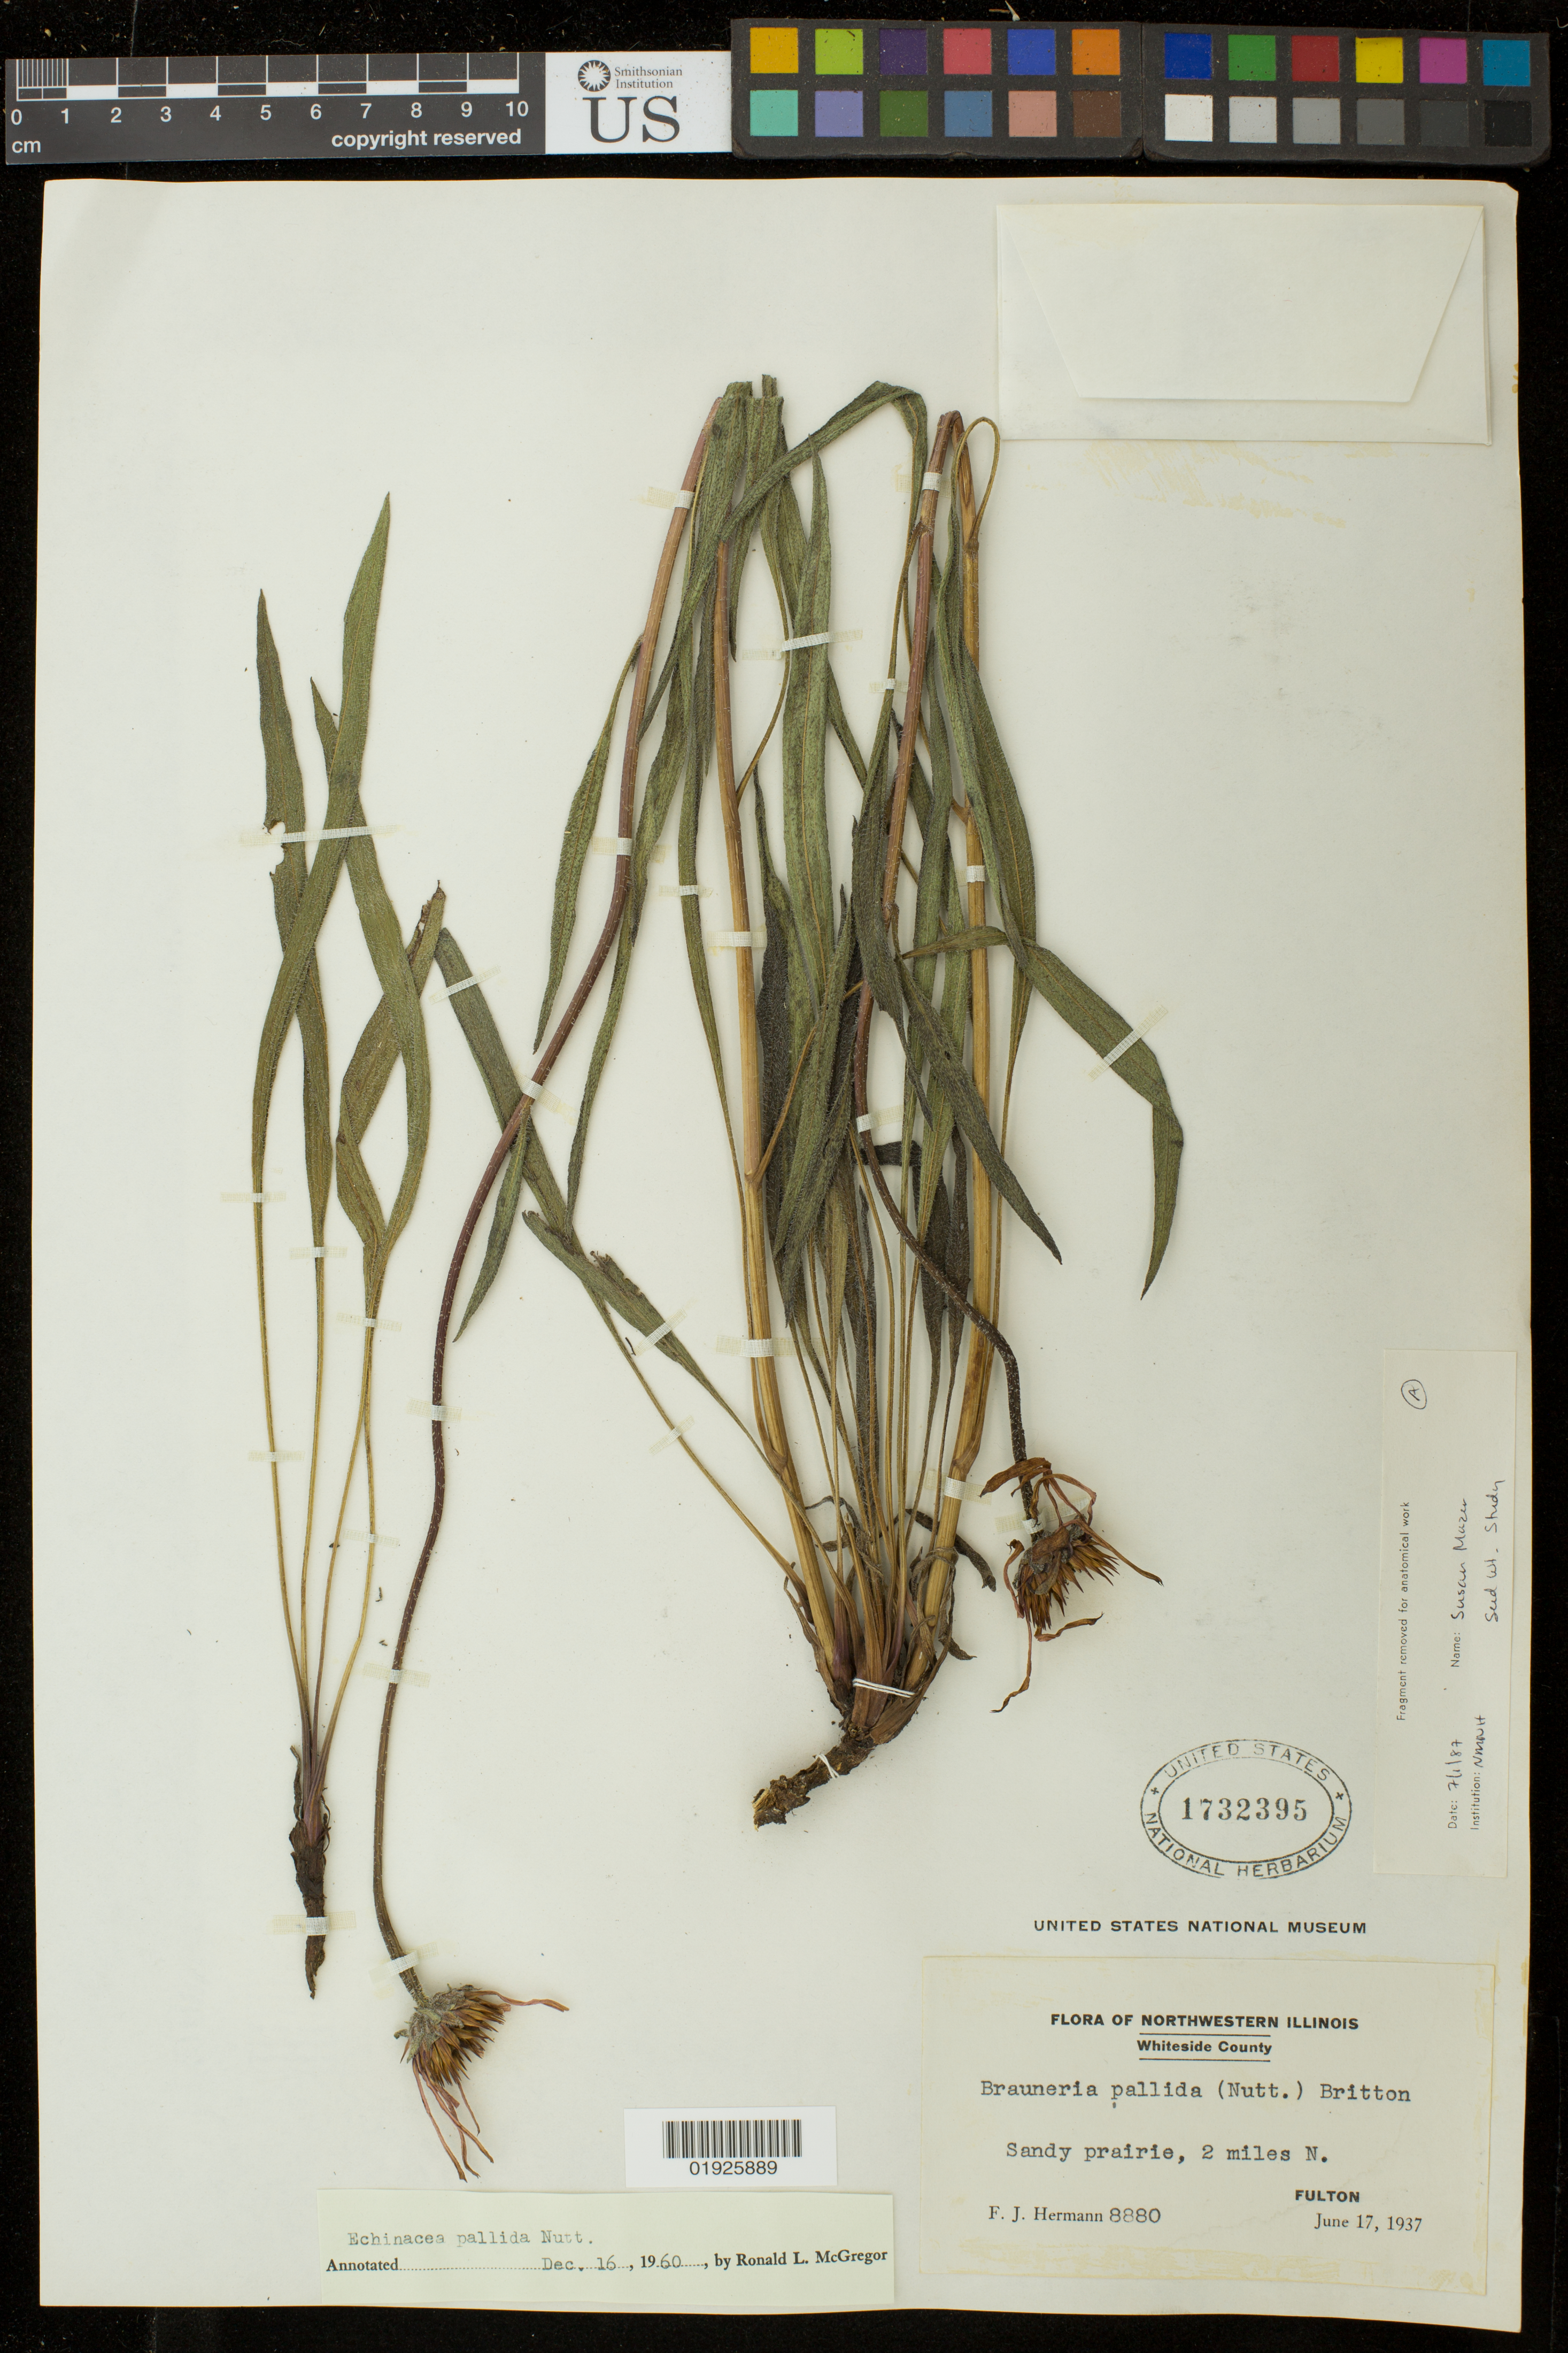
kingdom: Plantae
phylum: Tracheophyta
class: Magnoliopsida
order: Asterales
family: Asteraceae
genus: Echinacea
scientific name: Echinacea pallida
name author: (Nutt.) Nutt.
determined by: McGregor, R. L.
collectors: F. J. Hermann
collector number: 8880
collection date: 1937-06-17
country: United States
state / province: Illinois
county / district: Whiteside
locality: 2 miles N. Fulton.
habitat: Sandy prairie.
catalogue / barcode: US 1732395